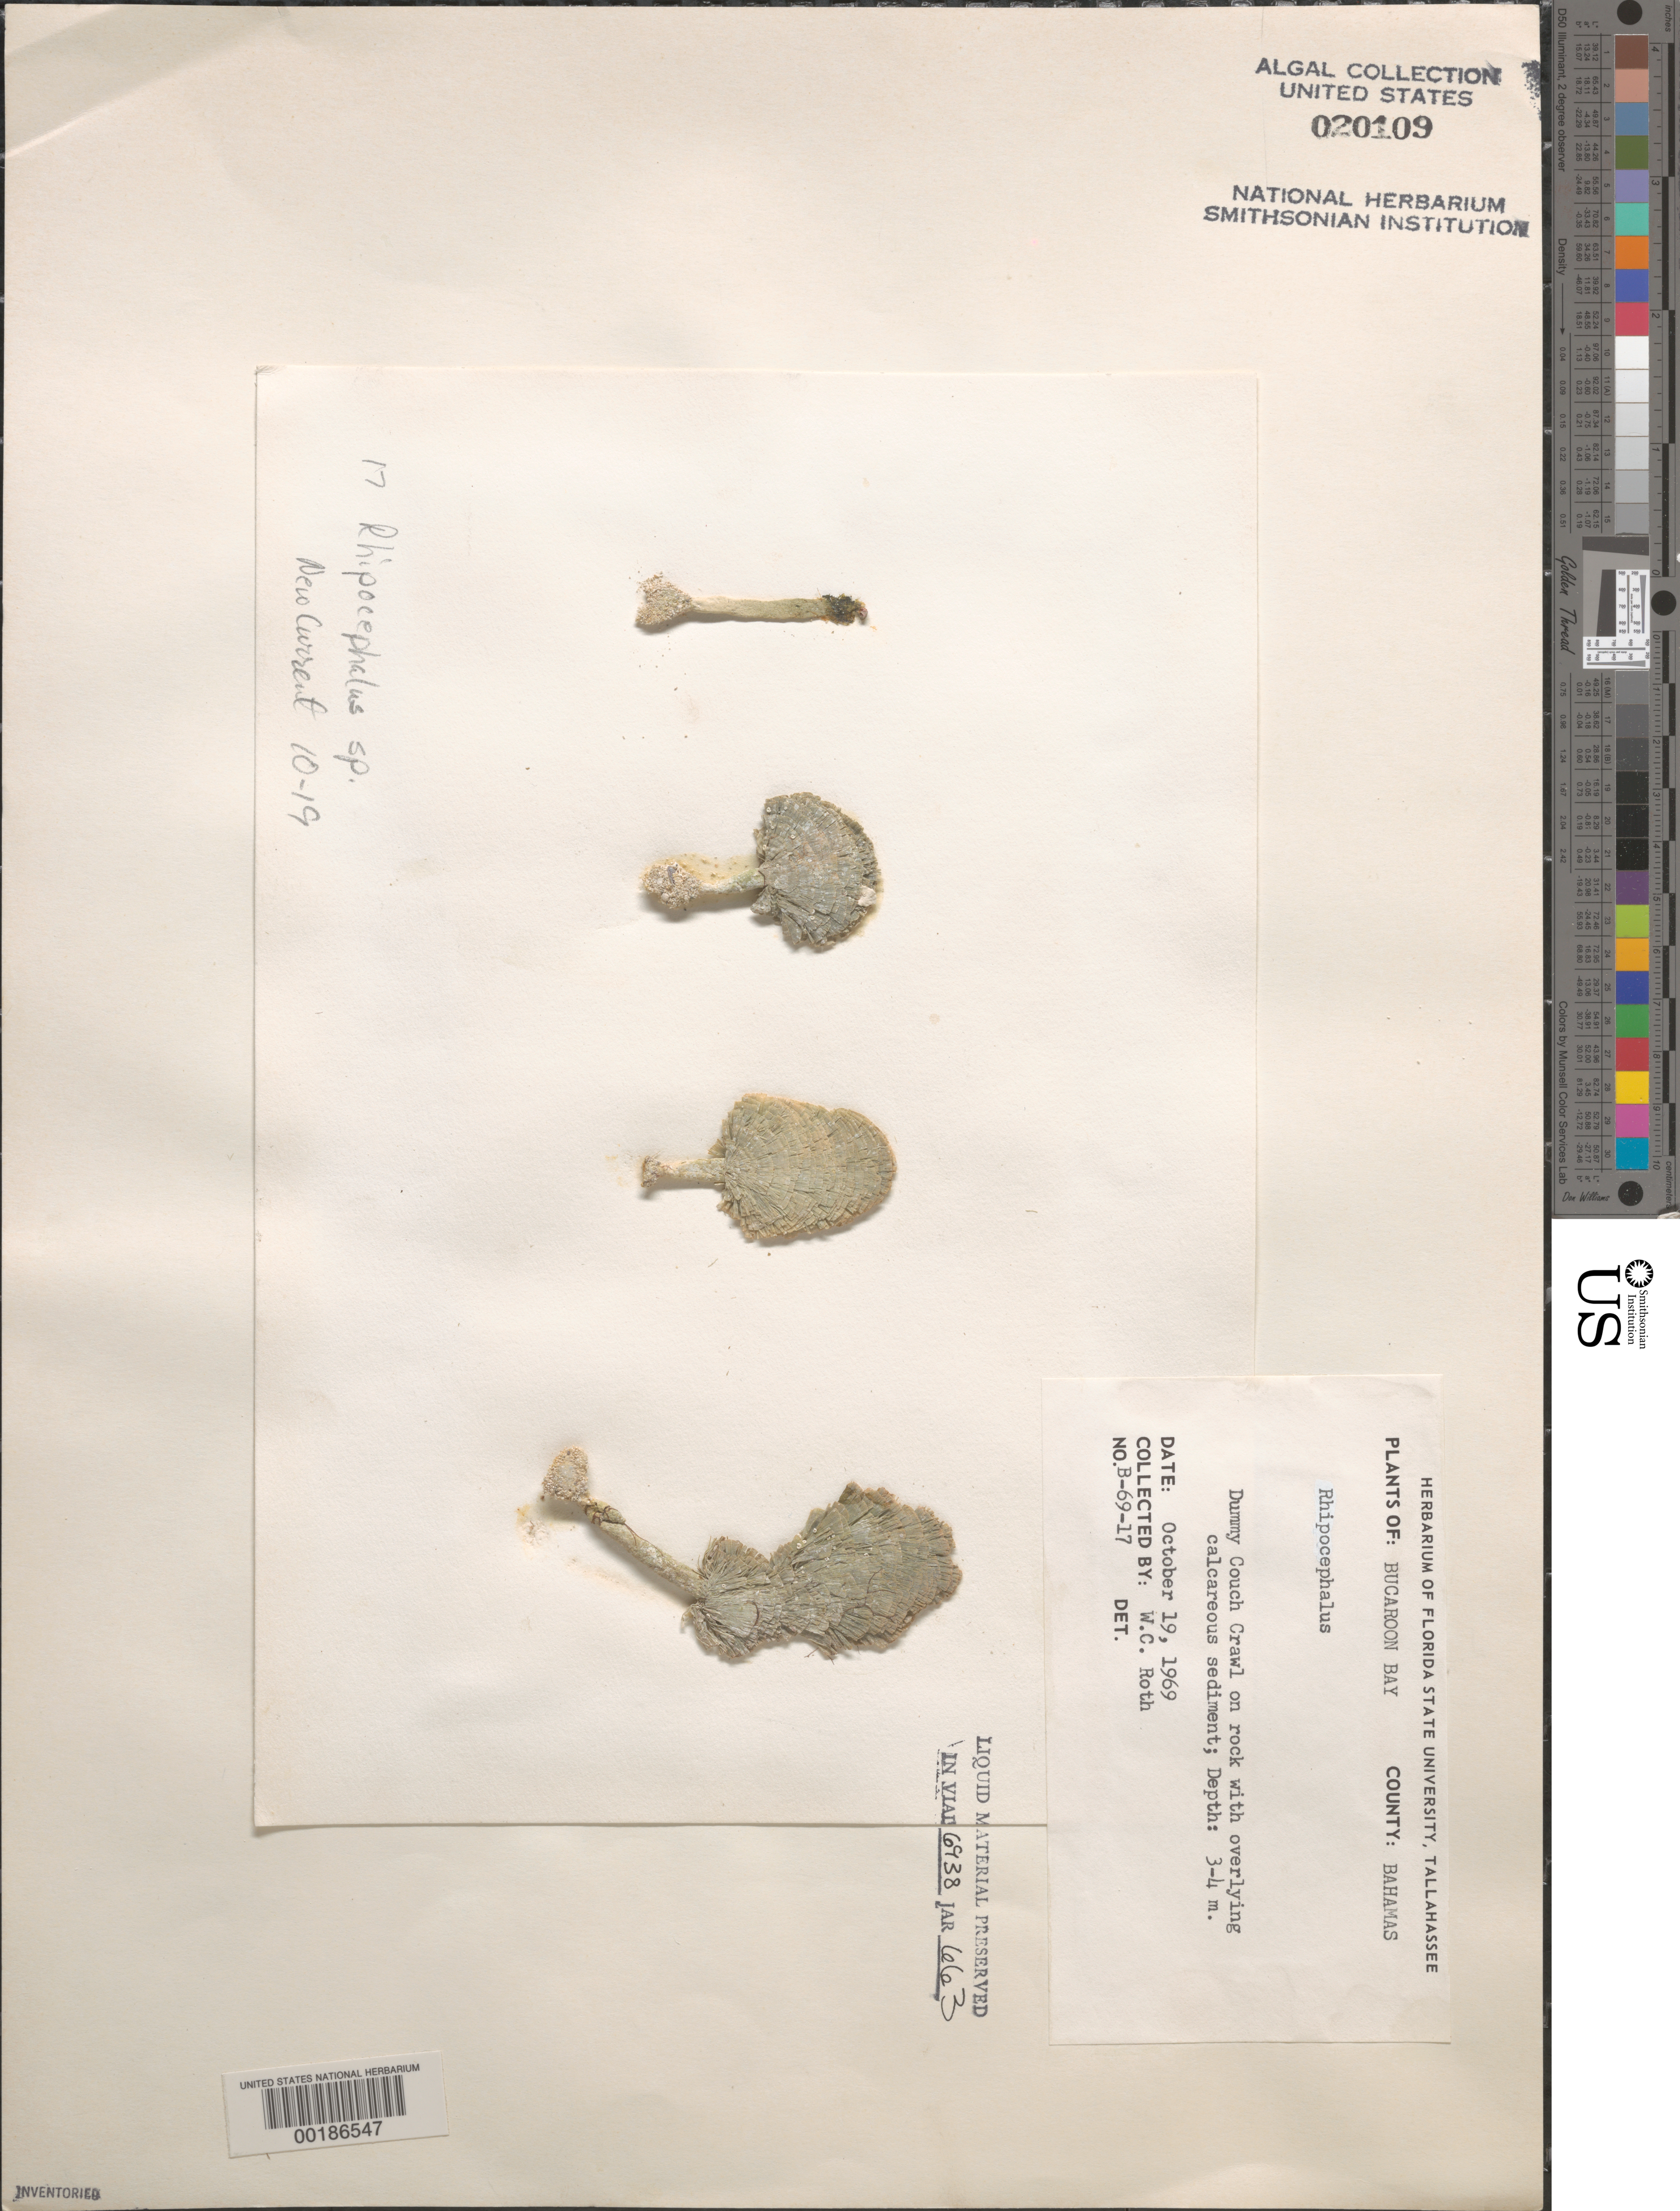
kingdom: Plantae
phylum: Chlorophyta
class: Ulvophyceae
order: Bryopsidales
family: Udoteaceae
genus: Rhipocephalus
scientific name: Rhipocephalus sp.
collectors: W. C. Roth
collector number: B-69-17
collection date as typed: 19 Oct 1969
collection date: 1969-10-19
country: Bahamas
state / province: Abaco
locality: Dummy Couch Crawl, Buckaroon Bay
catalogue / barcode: US 20109